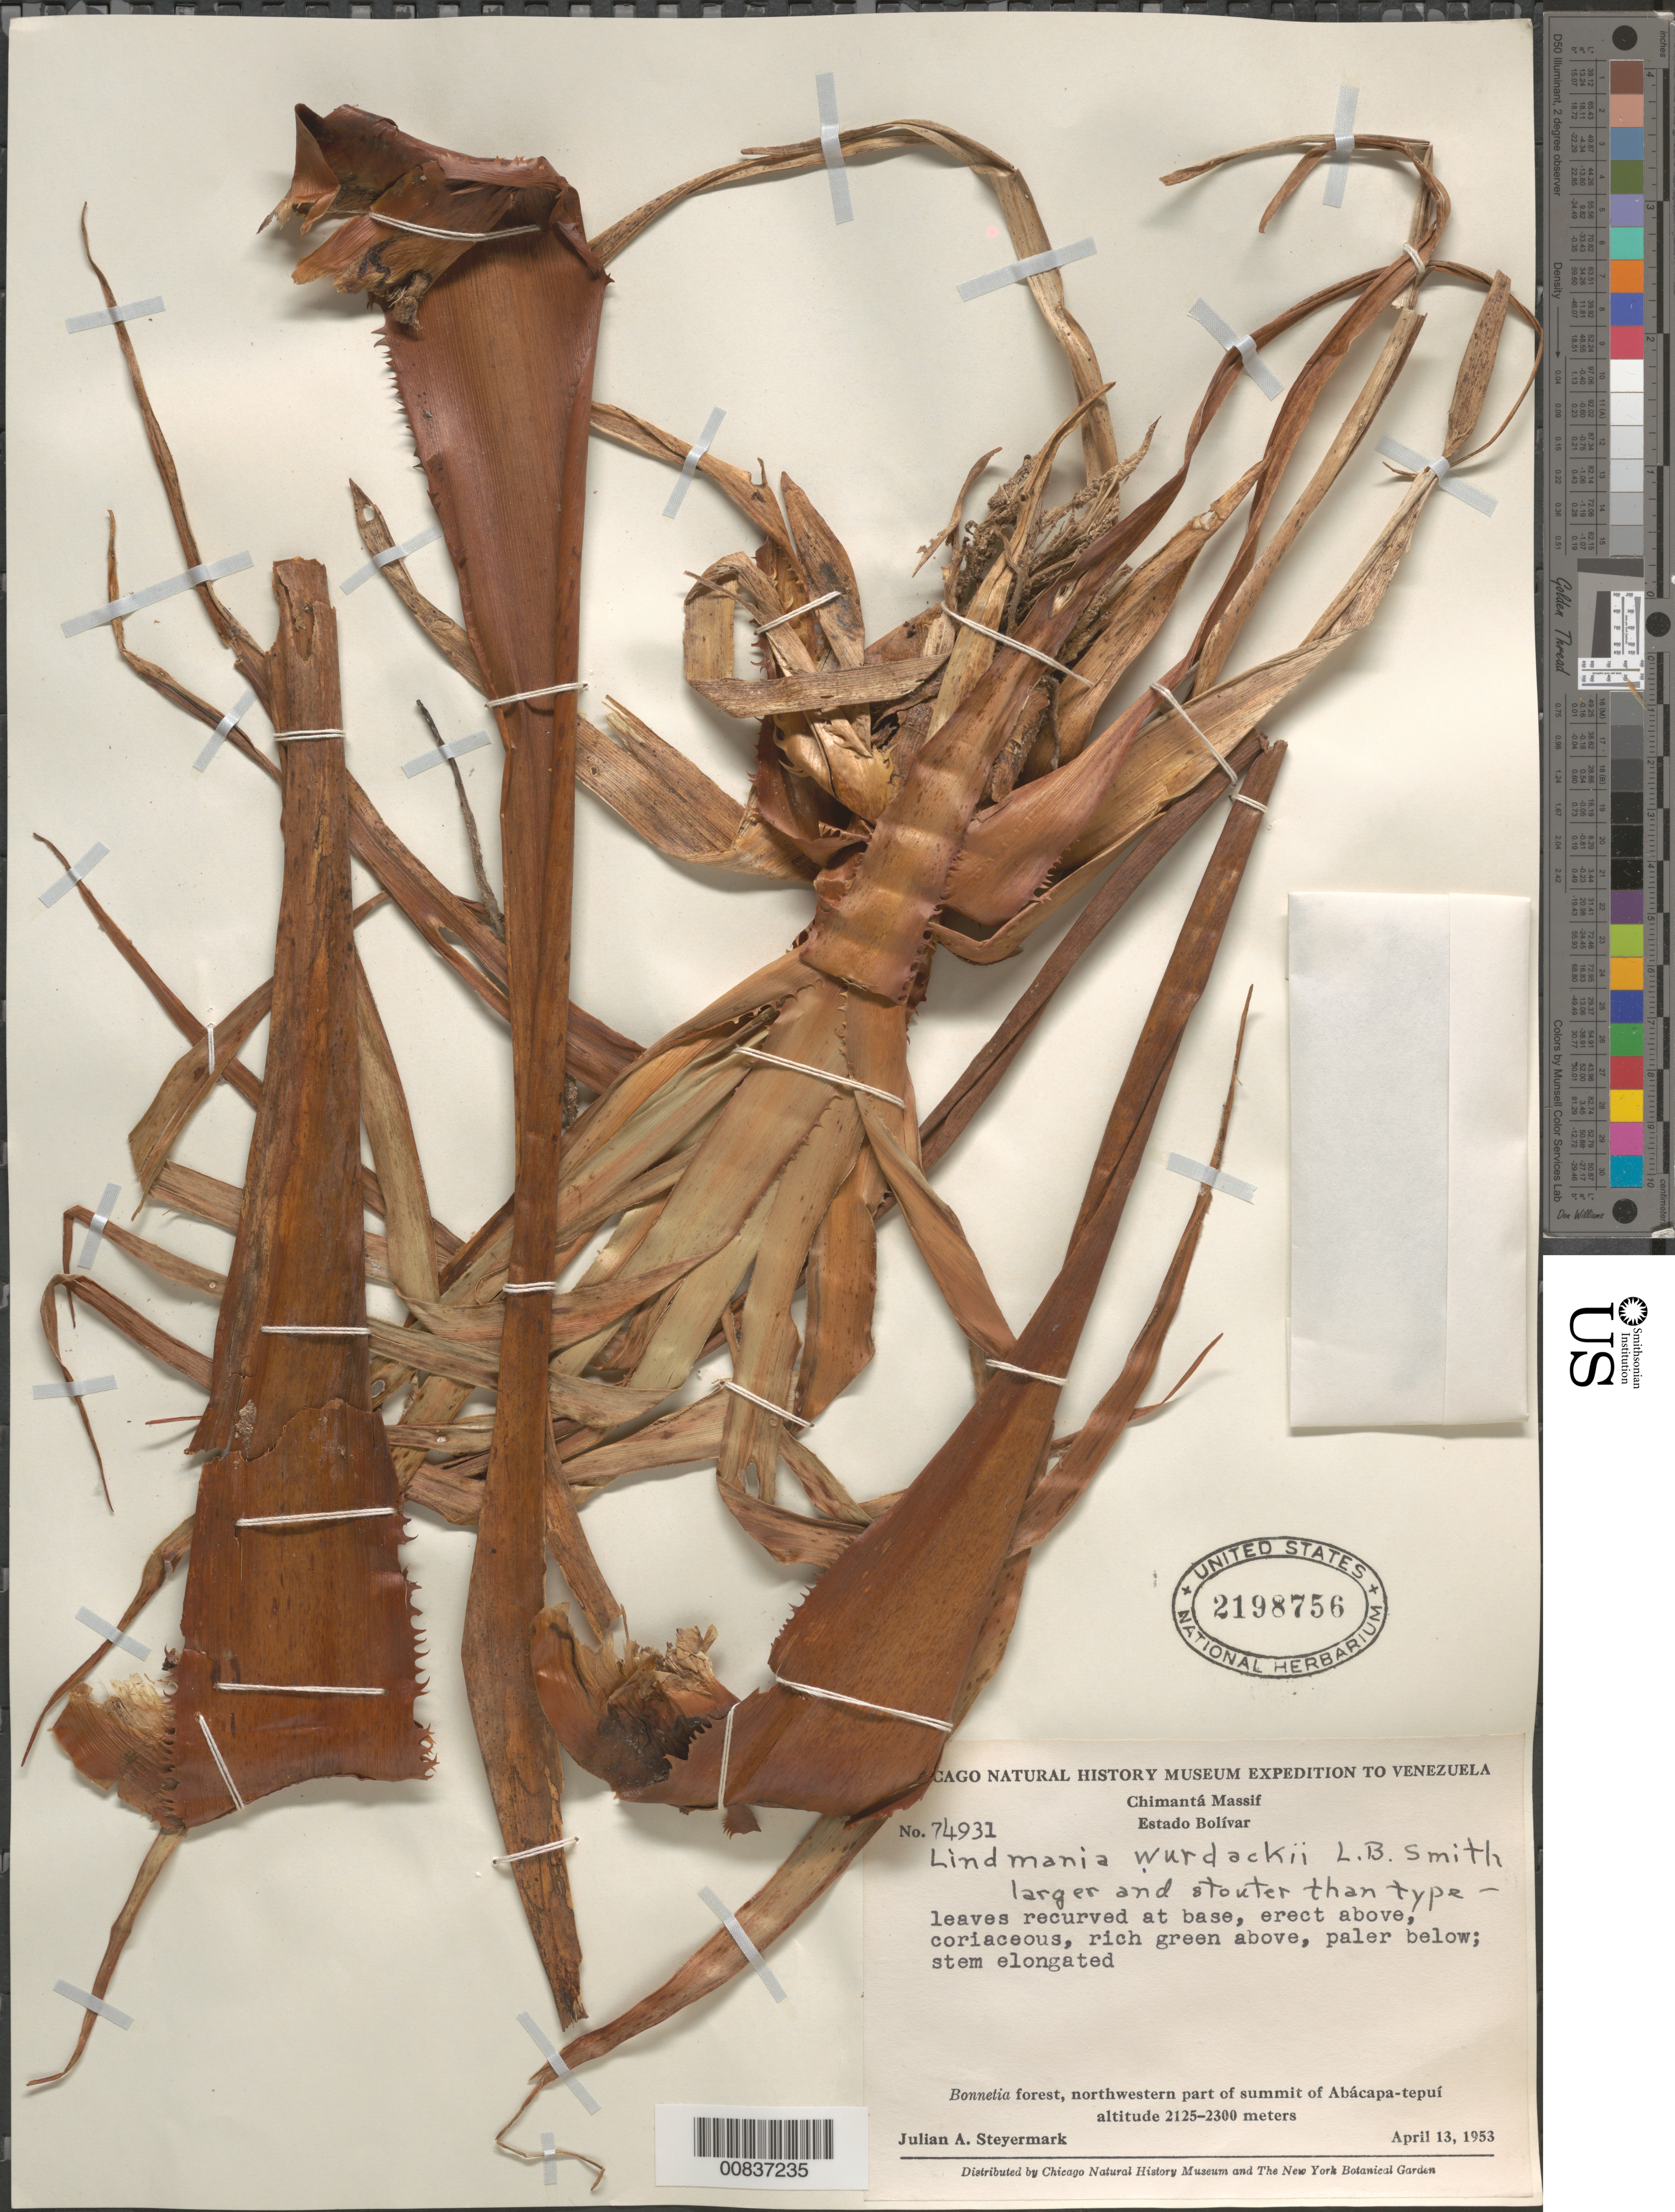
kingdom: Plantae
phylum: Tracheophyta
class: Liliopsida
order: Poales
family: Bromeliaceae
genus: Lindmania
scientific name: Lindmania wurdackii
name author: L.B. Sm.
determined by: Smith, Lyman B., (US), NMNH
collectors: J. Steyermark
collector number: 74931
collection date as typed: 13-Apr-53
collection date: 1953-04-13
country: Venezuela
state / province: Bolívar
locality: Chimantá Massif, Abácapa-tepuí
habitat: Bonnetia forest and thickets; summit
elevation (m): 2125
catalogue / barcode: US 2198756